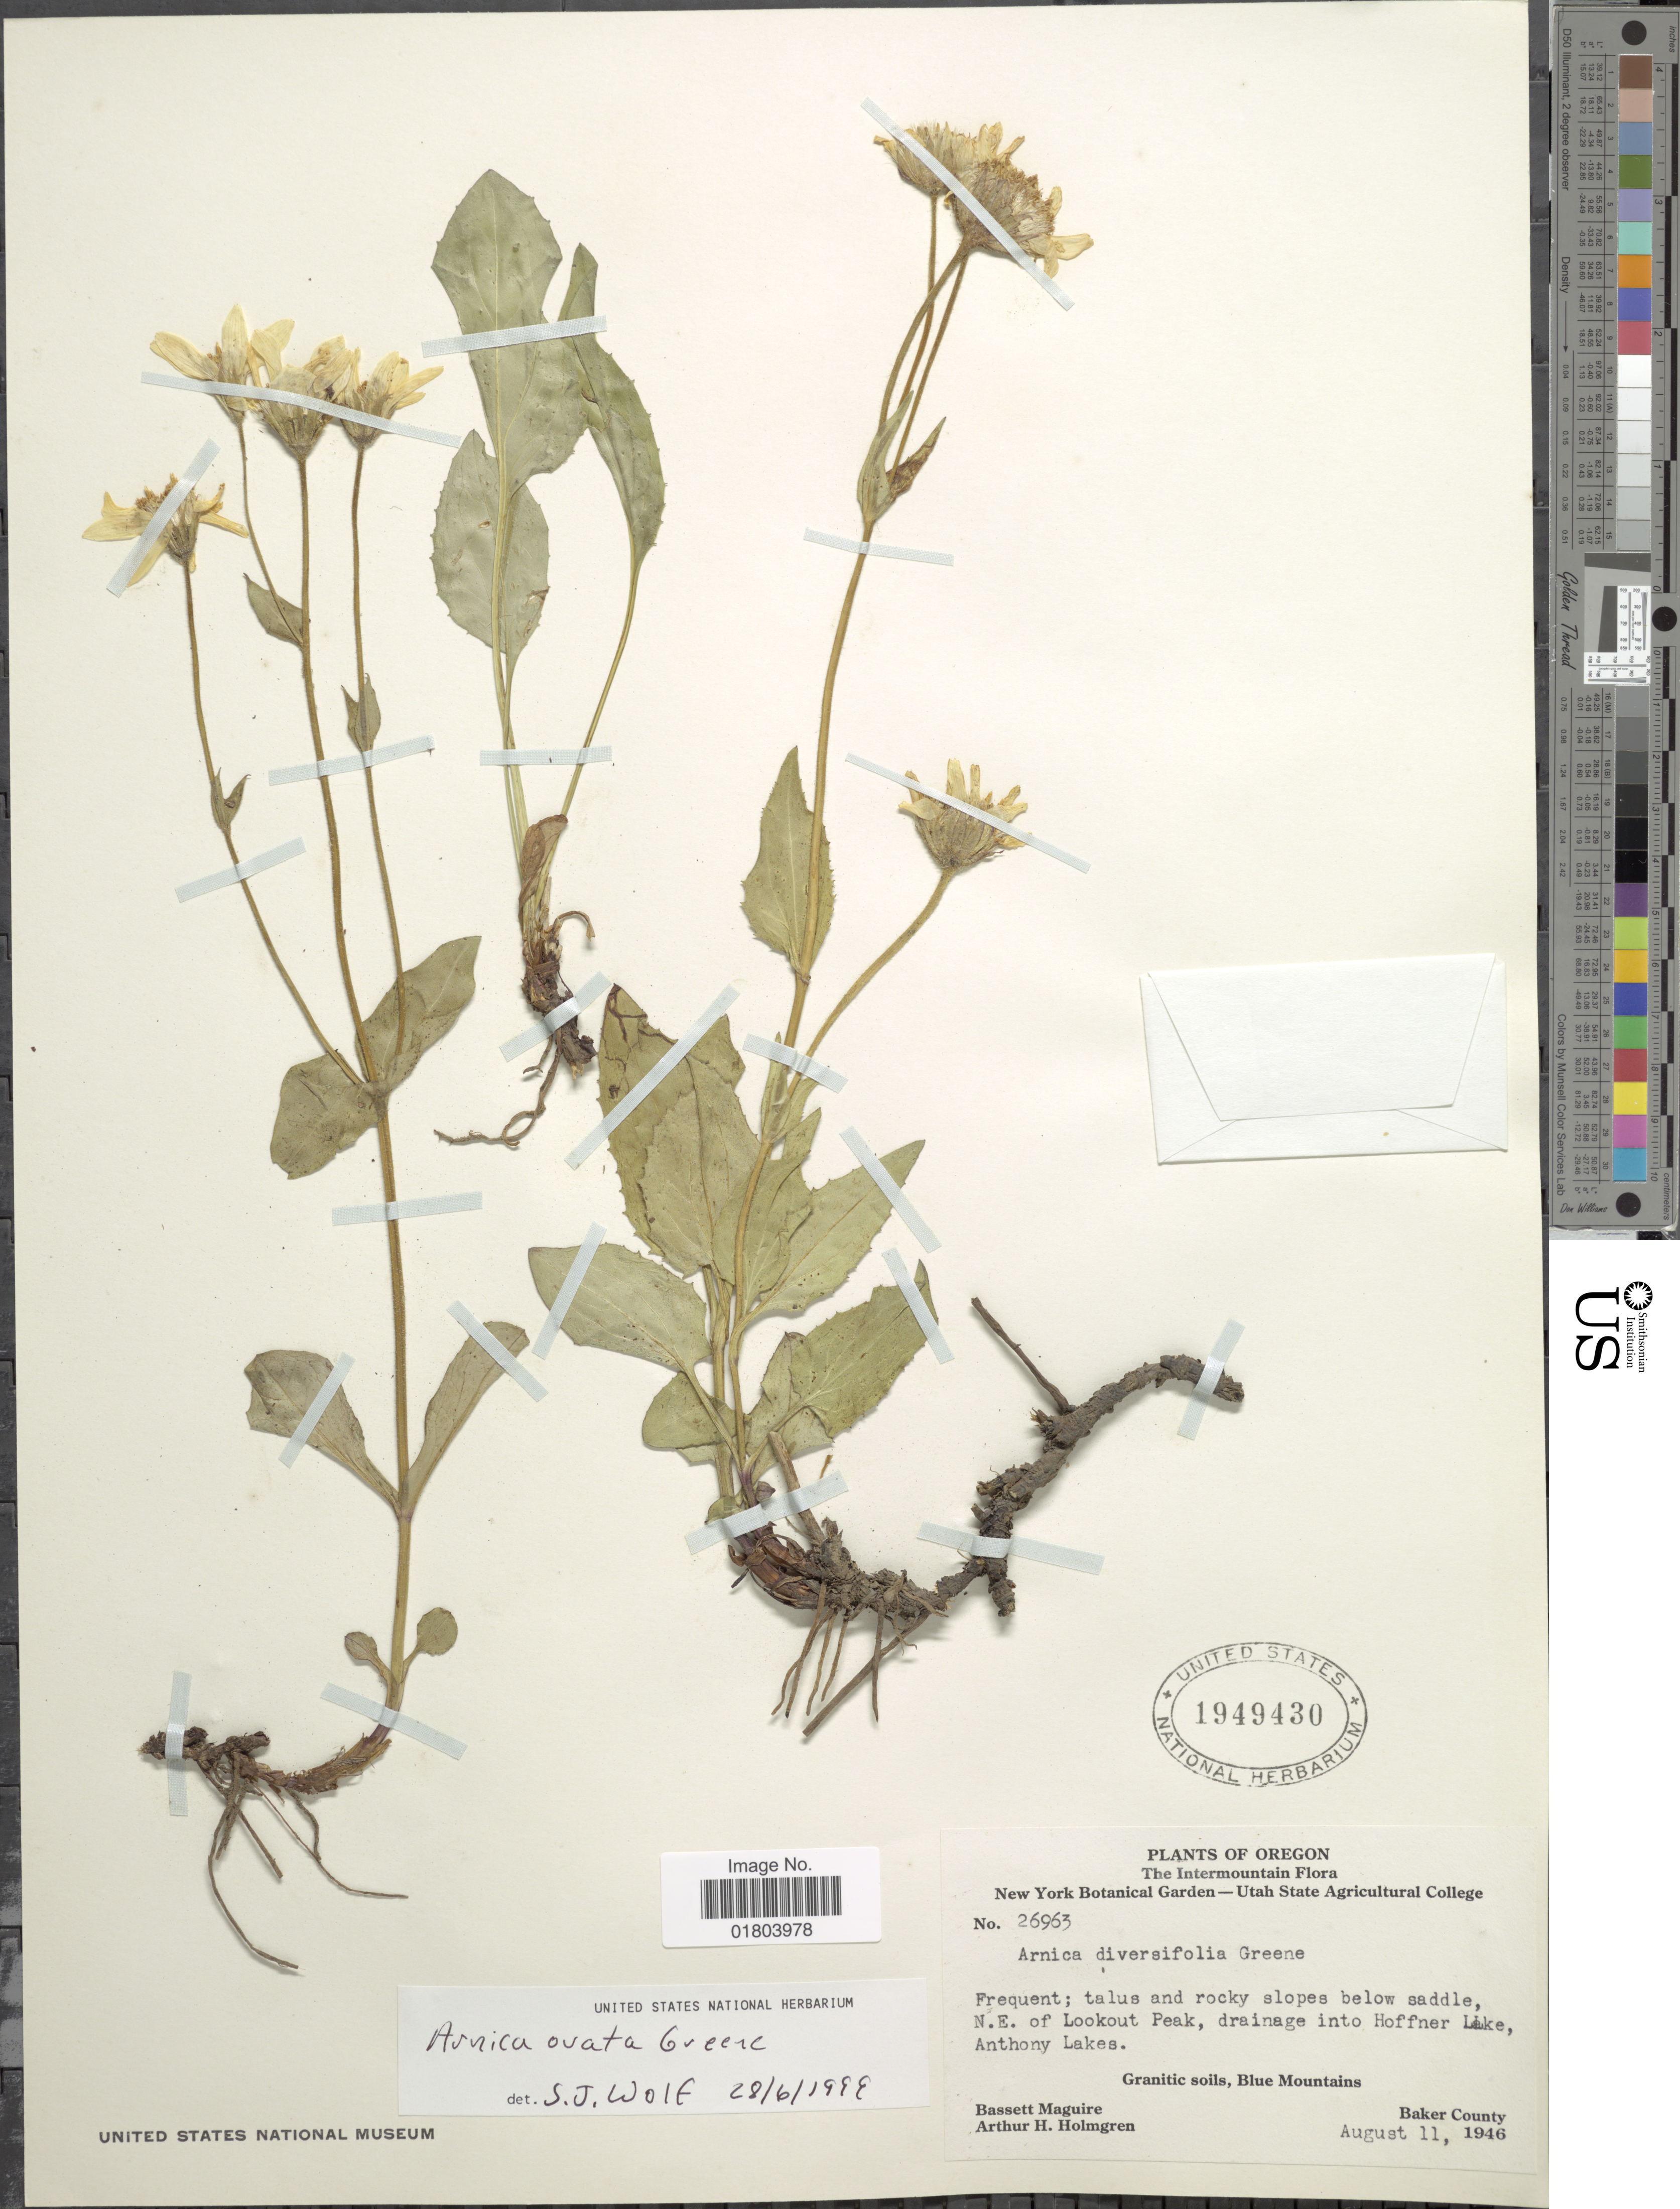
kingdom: Plantae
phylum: Tracheophyta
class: Magnoliopsida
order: Asterales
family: Asteraceae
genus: Arnica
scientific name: Arnica ovata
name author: Greene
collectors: B. Maguire & A. H. Holmgren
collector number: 26963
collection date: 1946-08-11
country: United States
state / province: Oregon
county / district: Baker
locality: The Intermountain, talus and rocky slopes below saddle, N.E. of Lookout Peak, drainage into Hoffner Lake, Anthony Lakes. Granitic soils, Blue Mountains, Baker County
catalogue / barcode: US 1949430